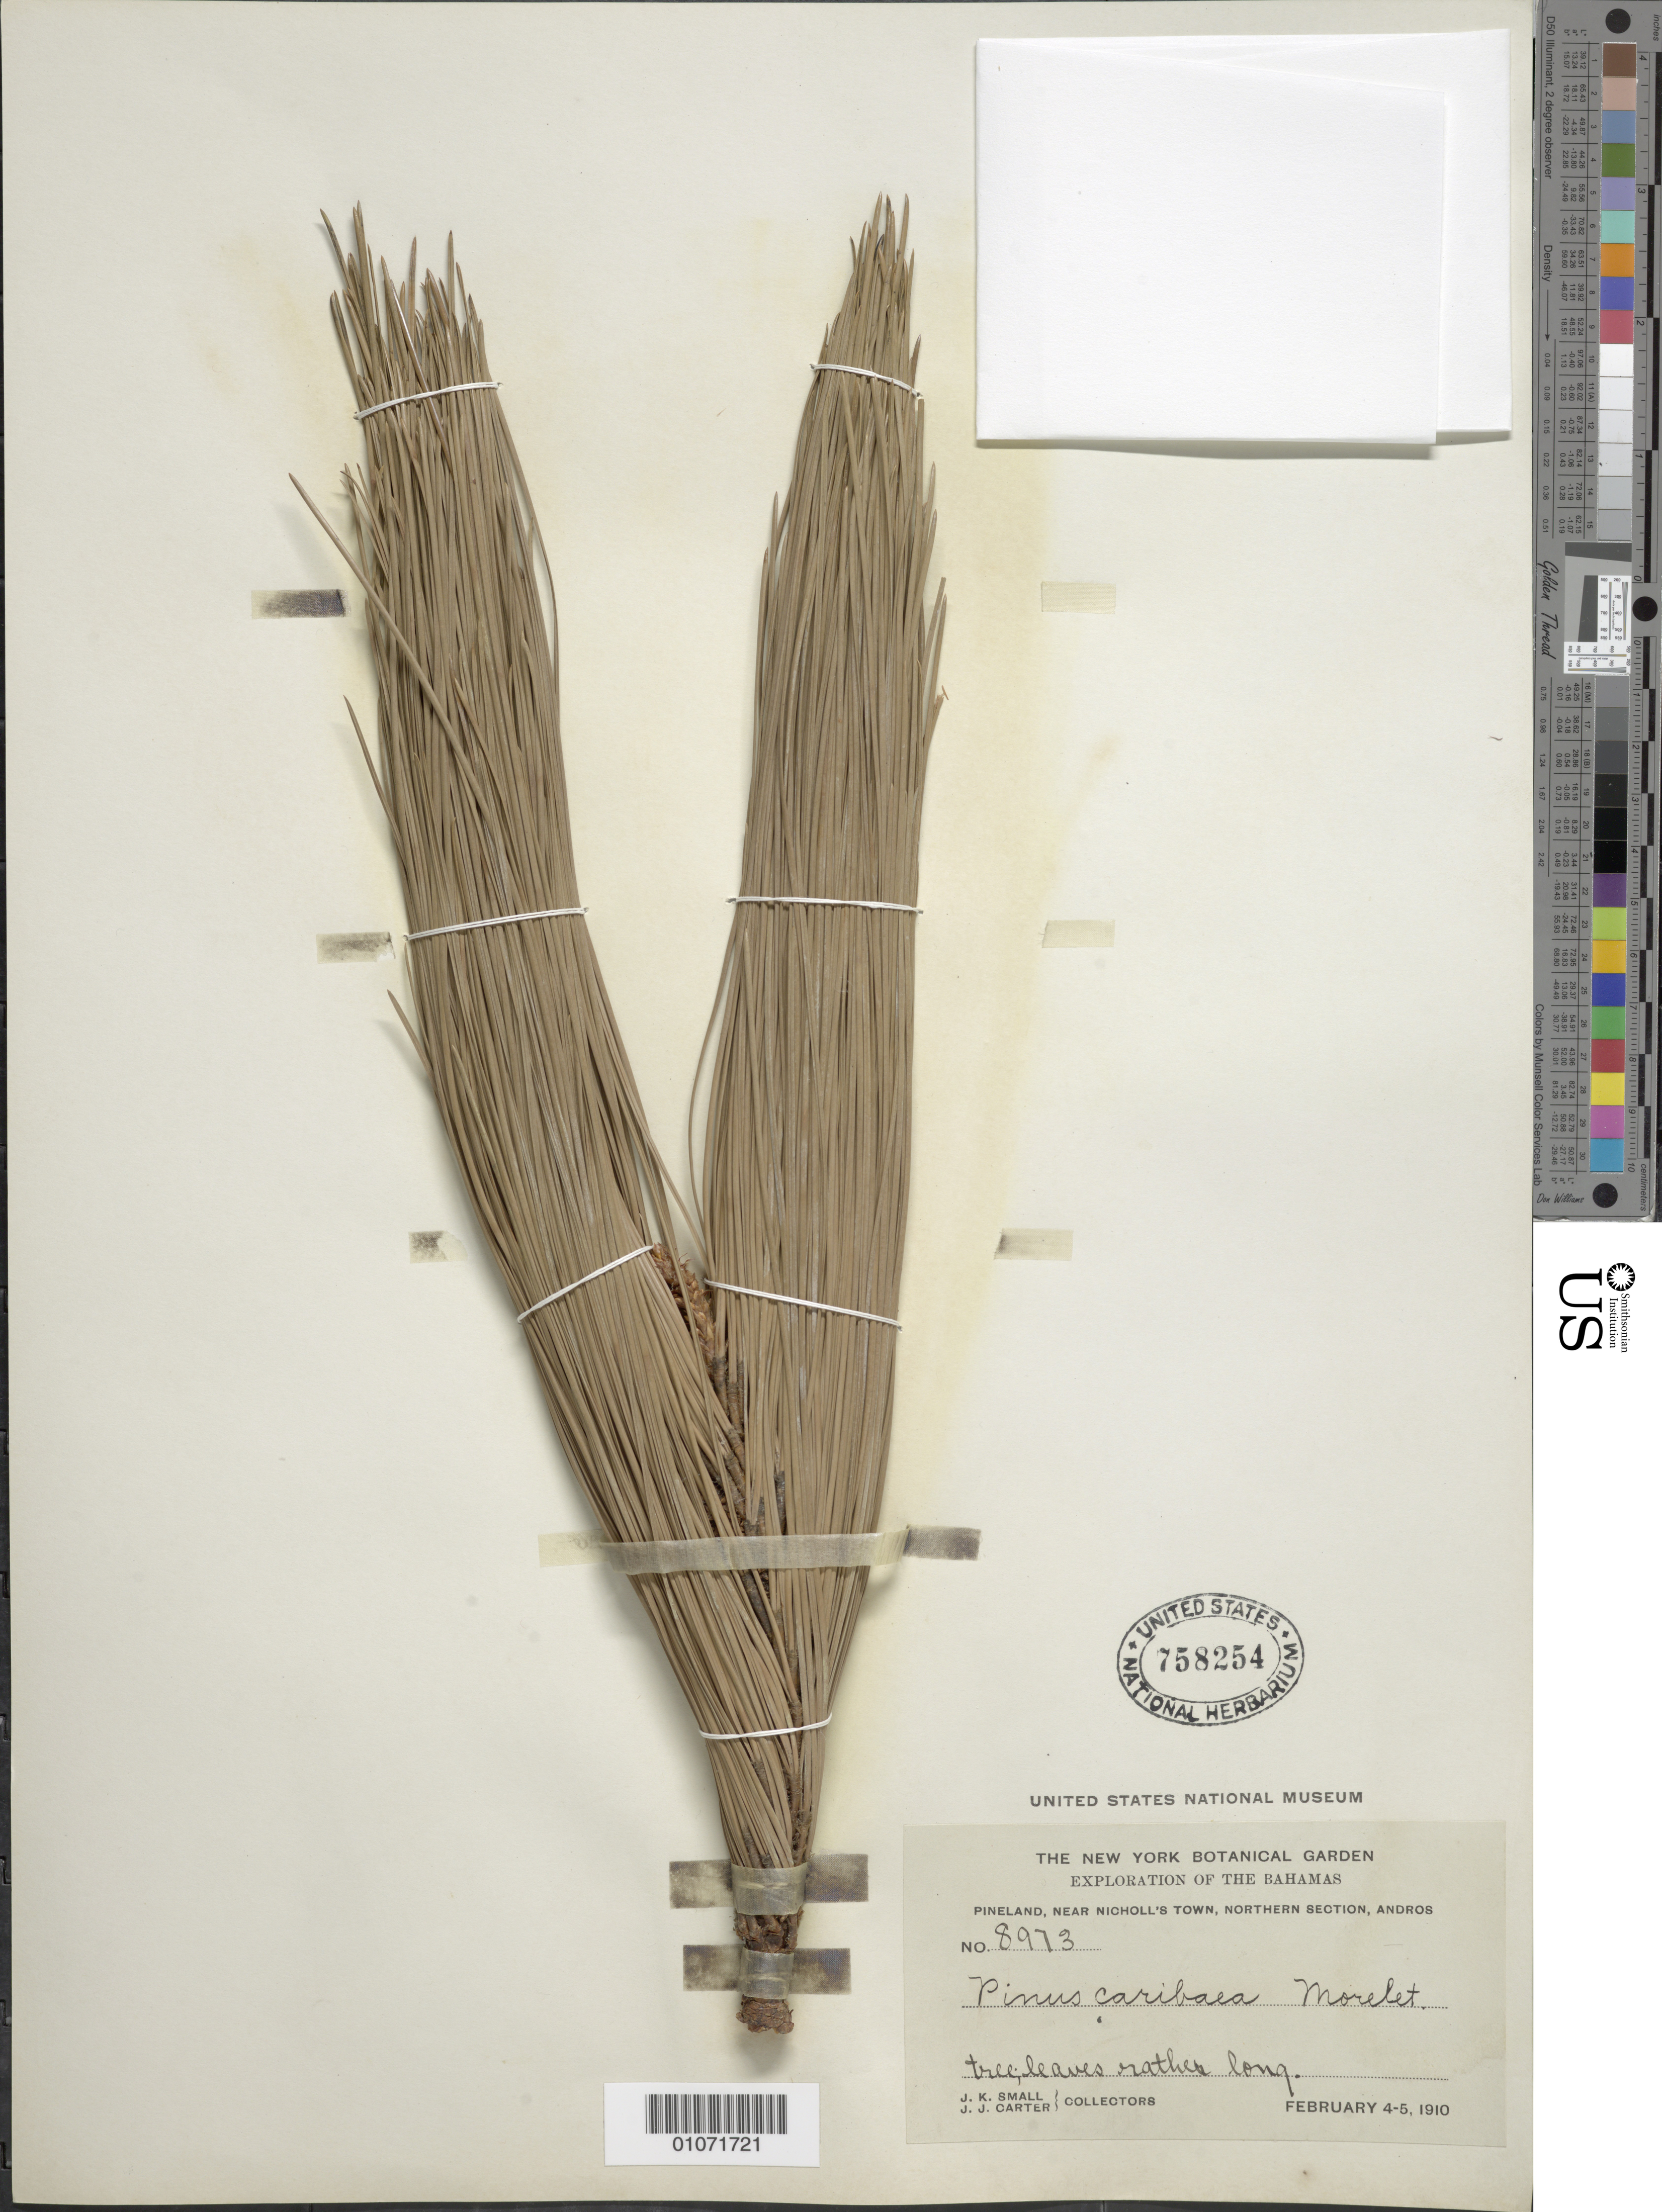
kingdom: Plantae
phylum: Tracheophyta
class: Pinopsida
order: Pinales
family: Pinaceae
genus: Pinus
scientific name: Pinus caribaea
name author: Morelet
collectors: J. K. Small & J. J. Carter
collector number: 8973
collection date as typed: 04 Feb 1910 to 05 Feb 1910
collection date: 1910-02-04/1910-02-05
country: Bahamas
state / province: North Andros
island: Andros I.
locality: Pinelands near Nicholl's Town.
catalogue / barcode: US 758254